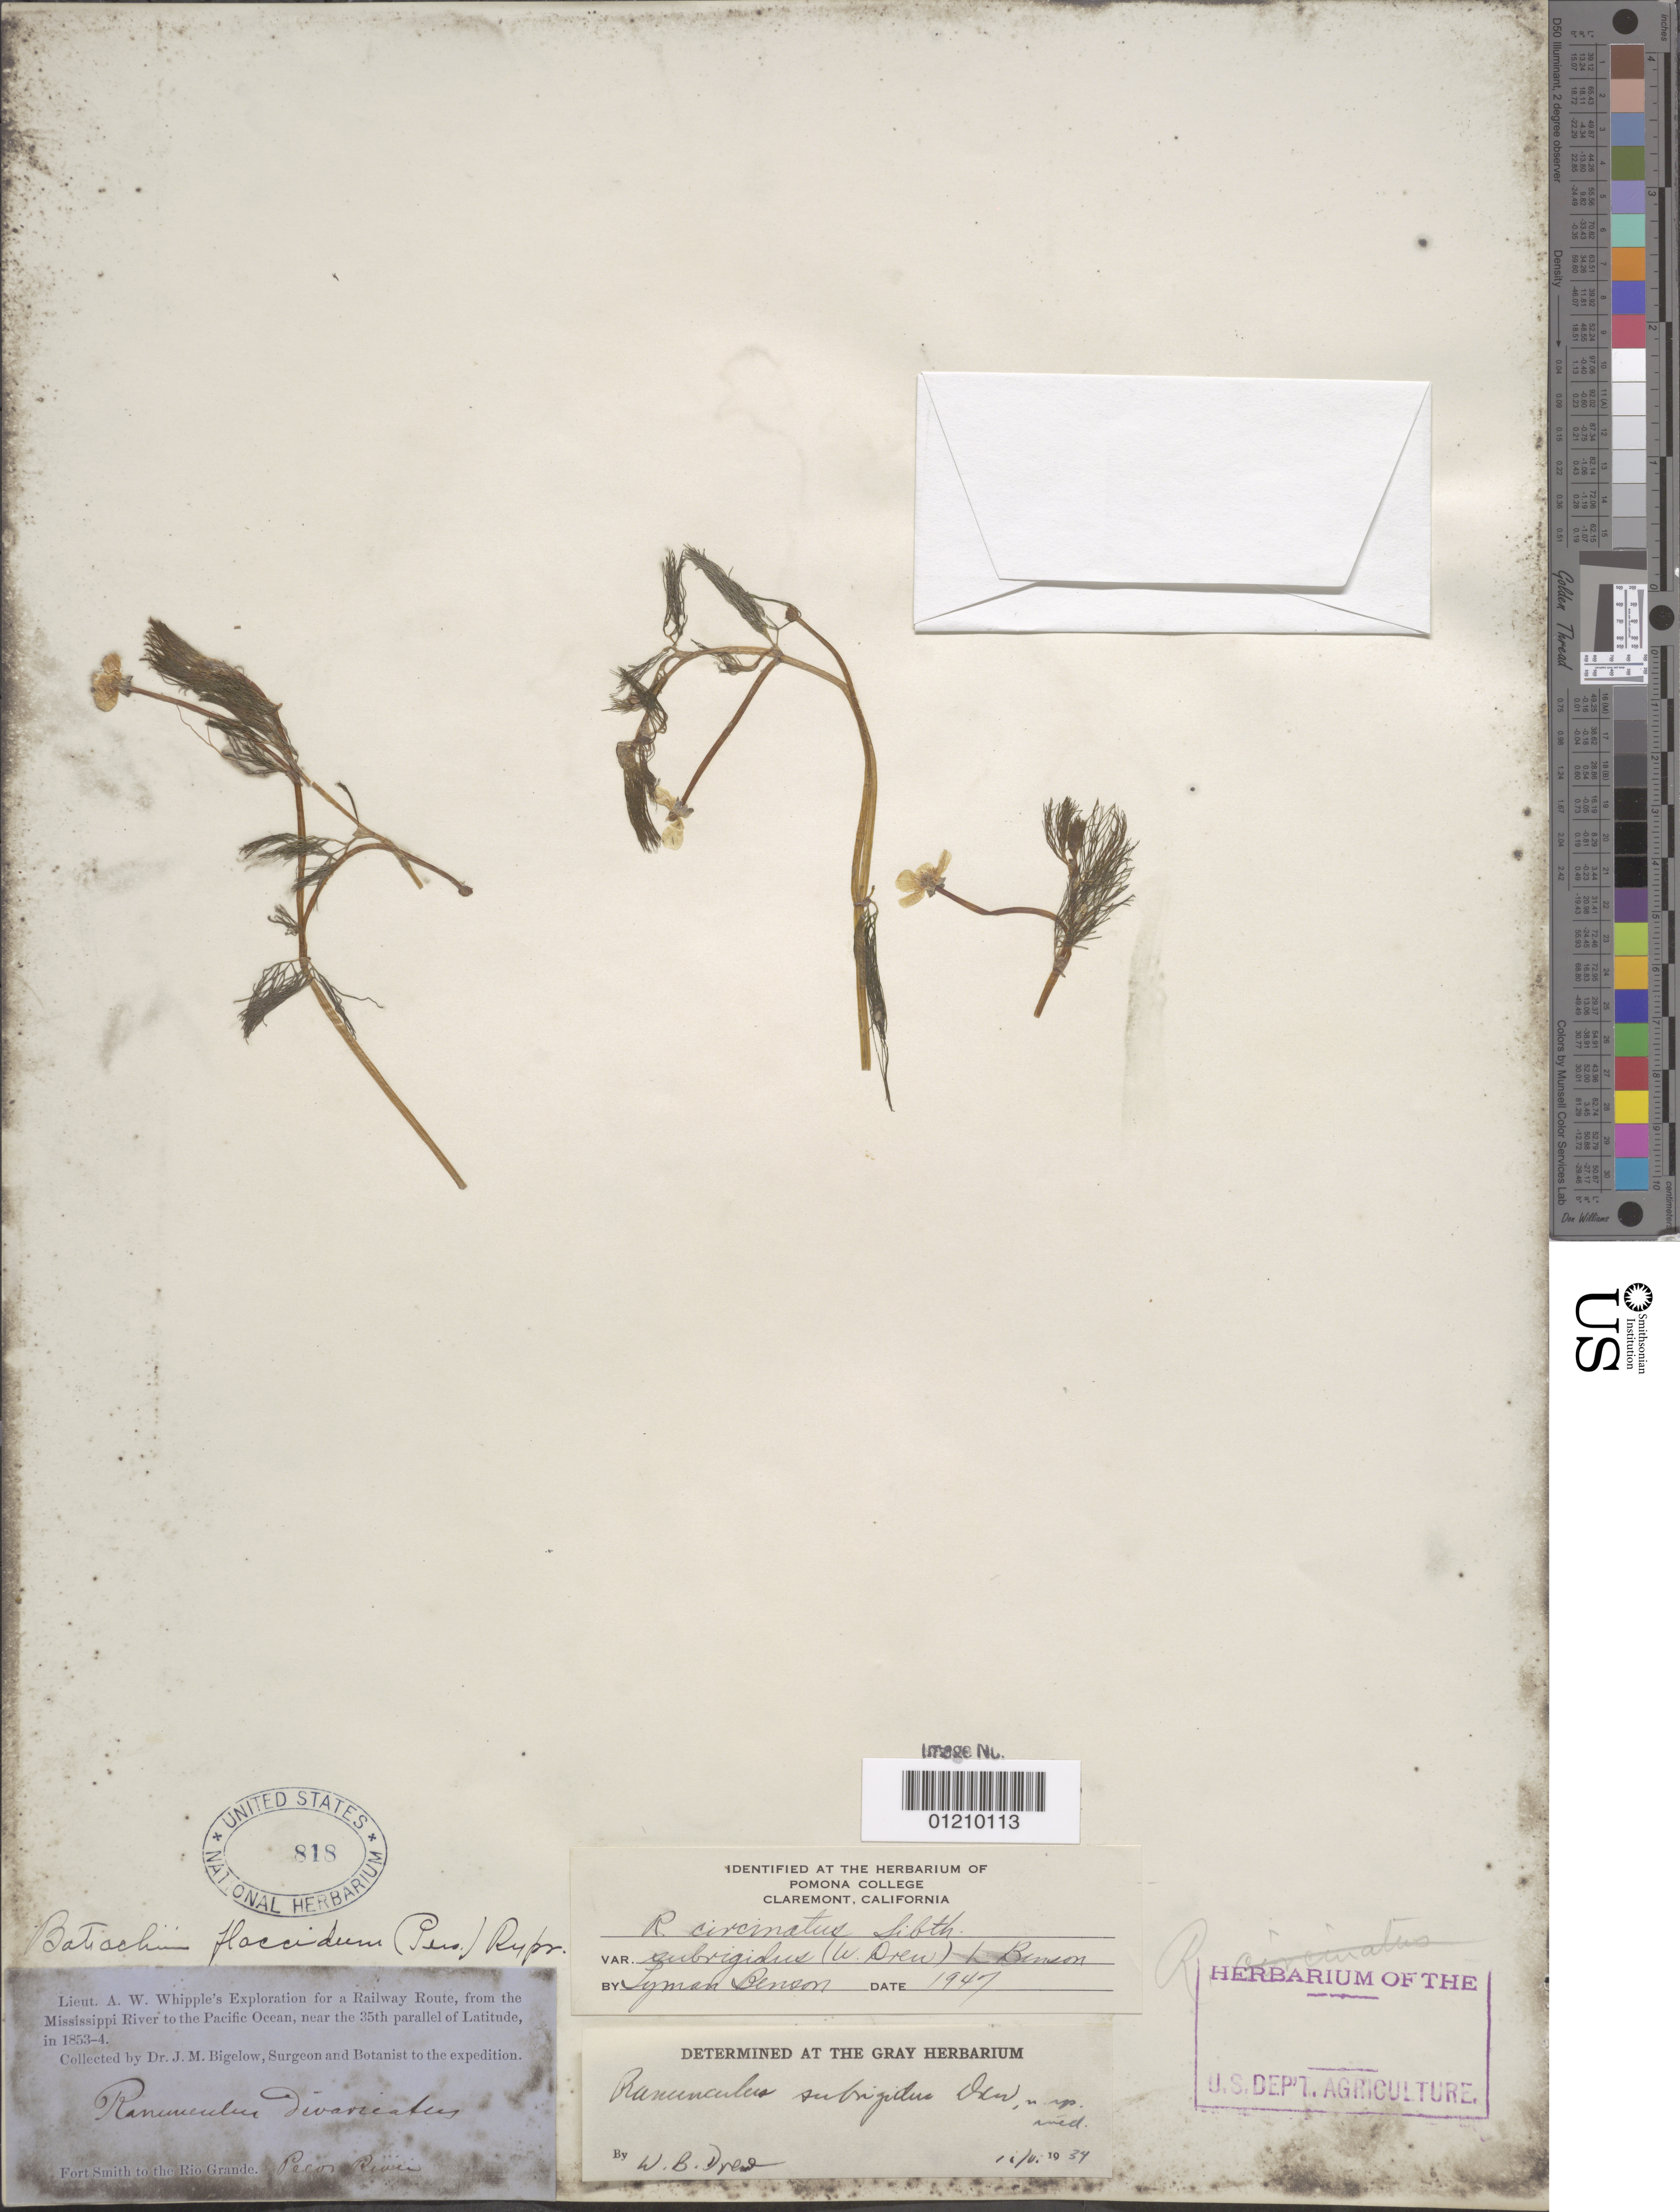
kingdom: Plantae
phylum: Tracheophyta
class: Magnoliopsida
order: Ranunculales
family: Ranunculaceae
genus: Ranunculus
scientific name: Ranunculus subrigidus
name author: W.B. Drew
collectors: J. M. Bigelow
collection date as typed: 1853 to -- -- 1854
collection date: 1853/1854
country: United States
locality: Fort Smith to the Rio Grande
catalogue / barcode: US 818